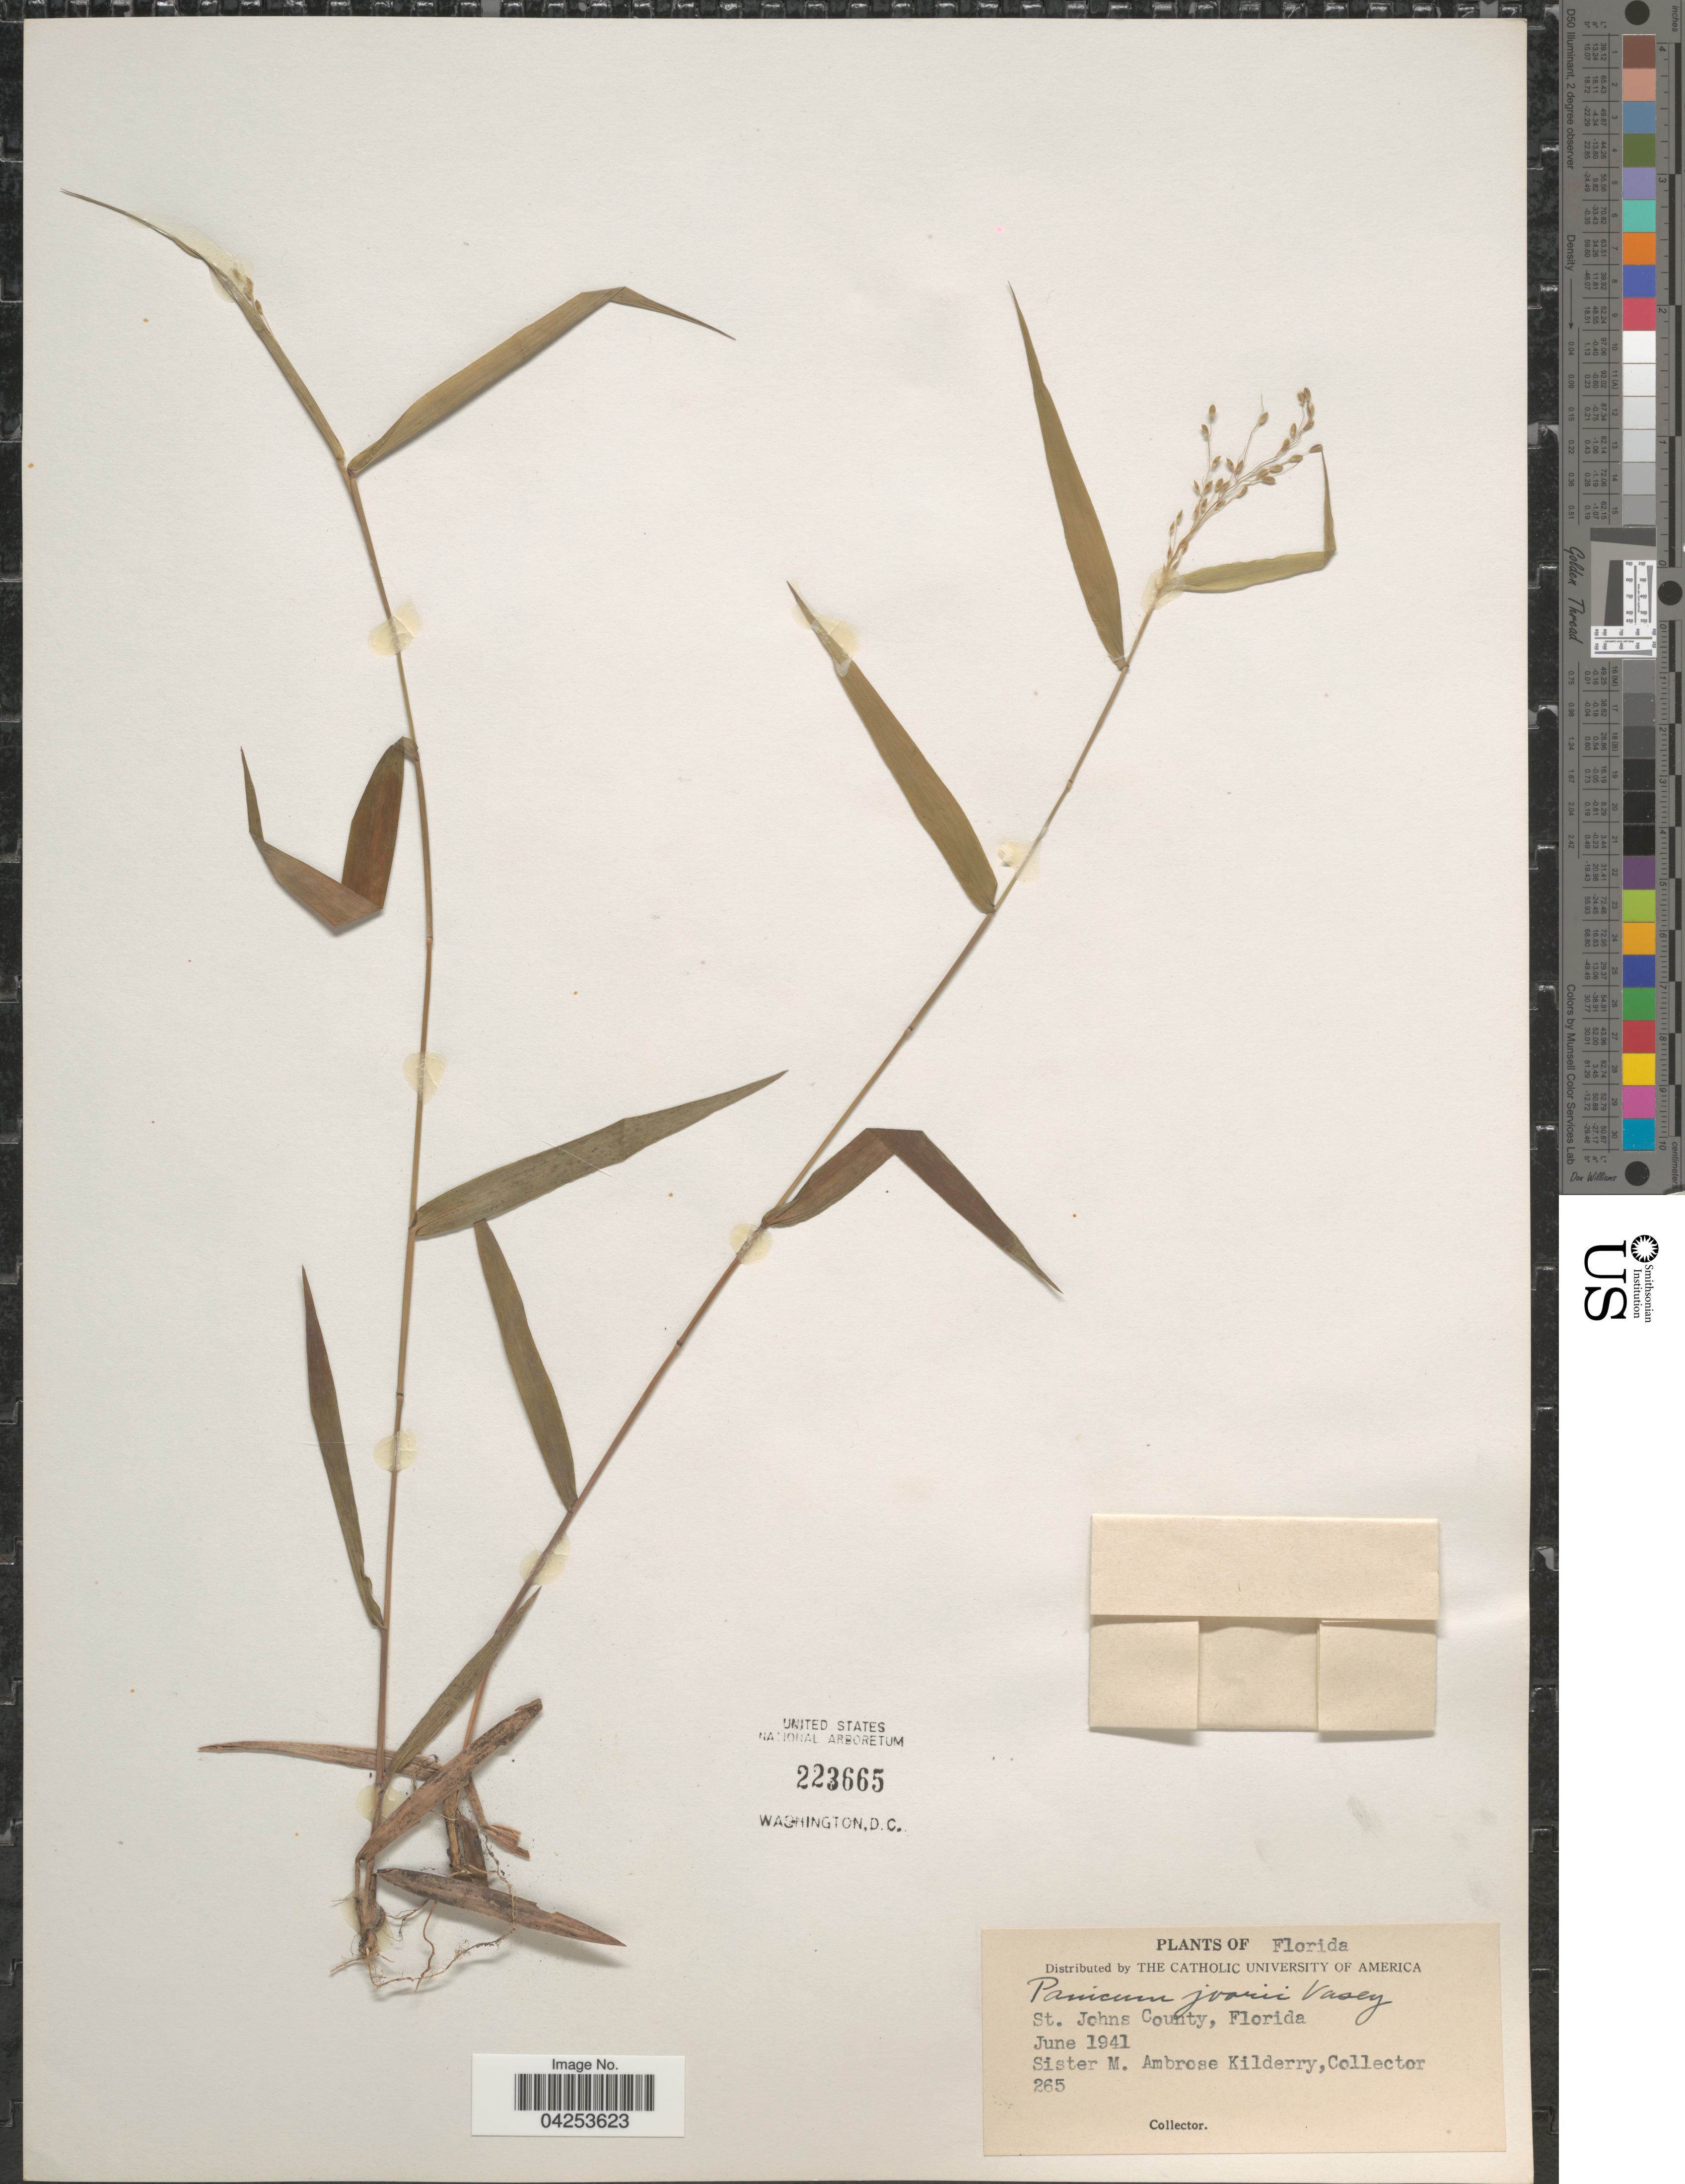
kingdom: Plantae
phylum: Tracheophyta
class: Liliopsida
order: Poales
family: Poaceae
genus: Dichanthelium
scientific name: Dichanthelium commutatum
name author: (Schult.) Gould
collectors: S. Kilderry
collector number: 265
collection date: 1941-06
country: United States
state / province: Florida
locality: St. Johns County.